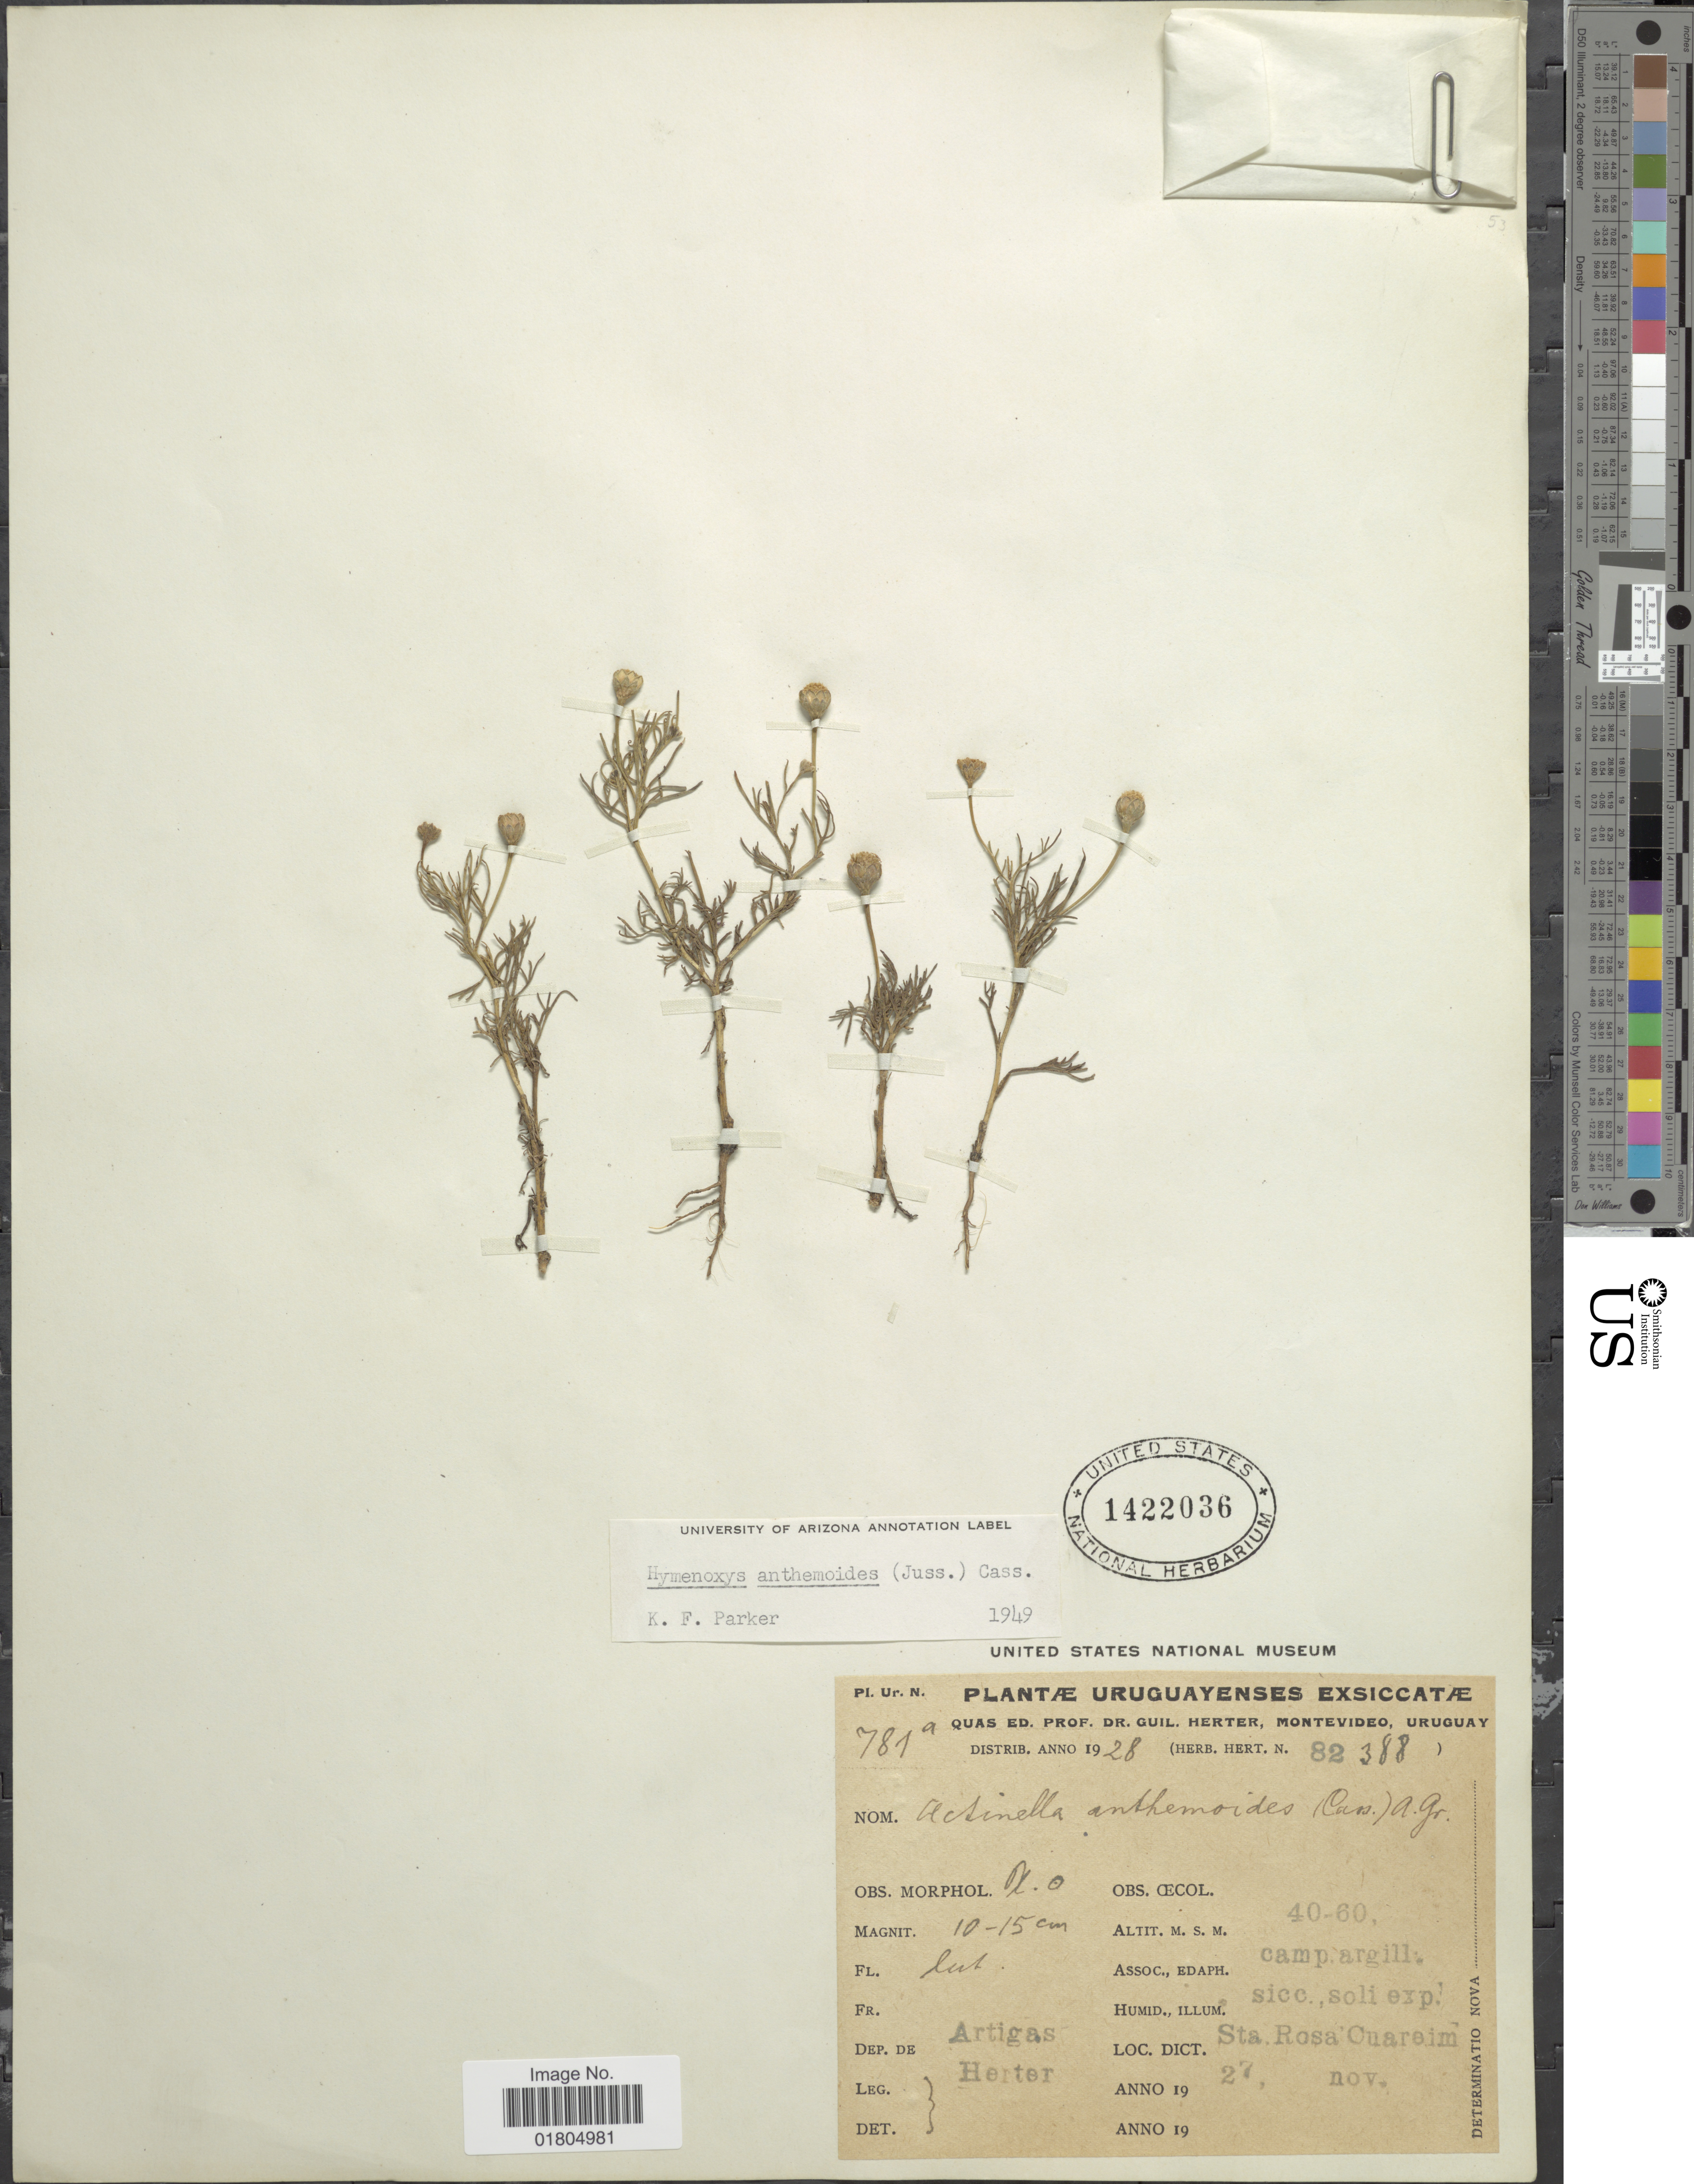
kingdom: Plantae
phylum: Tracheophyta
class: Magnoliopsida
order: Asterales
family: Asteraceae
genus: Hymenoxys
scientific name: Hymenoxys anthemoides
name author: (Juss.) Cass. ex DC.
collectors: W. G. Herter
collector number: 781a/82388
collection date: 1928-11-27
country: Uruguay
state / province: Artigas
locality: Dep. de Artigas, Sta. Rosa Cuareim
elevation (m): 40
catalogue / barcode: US 1422036